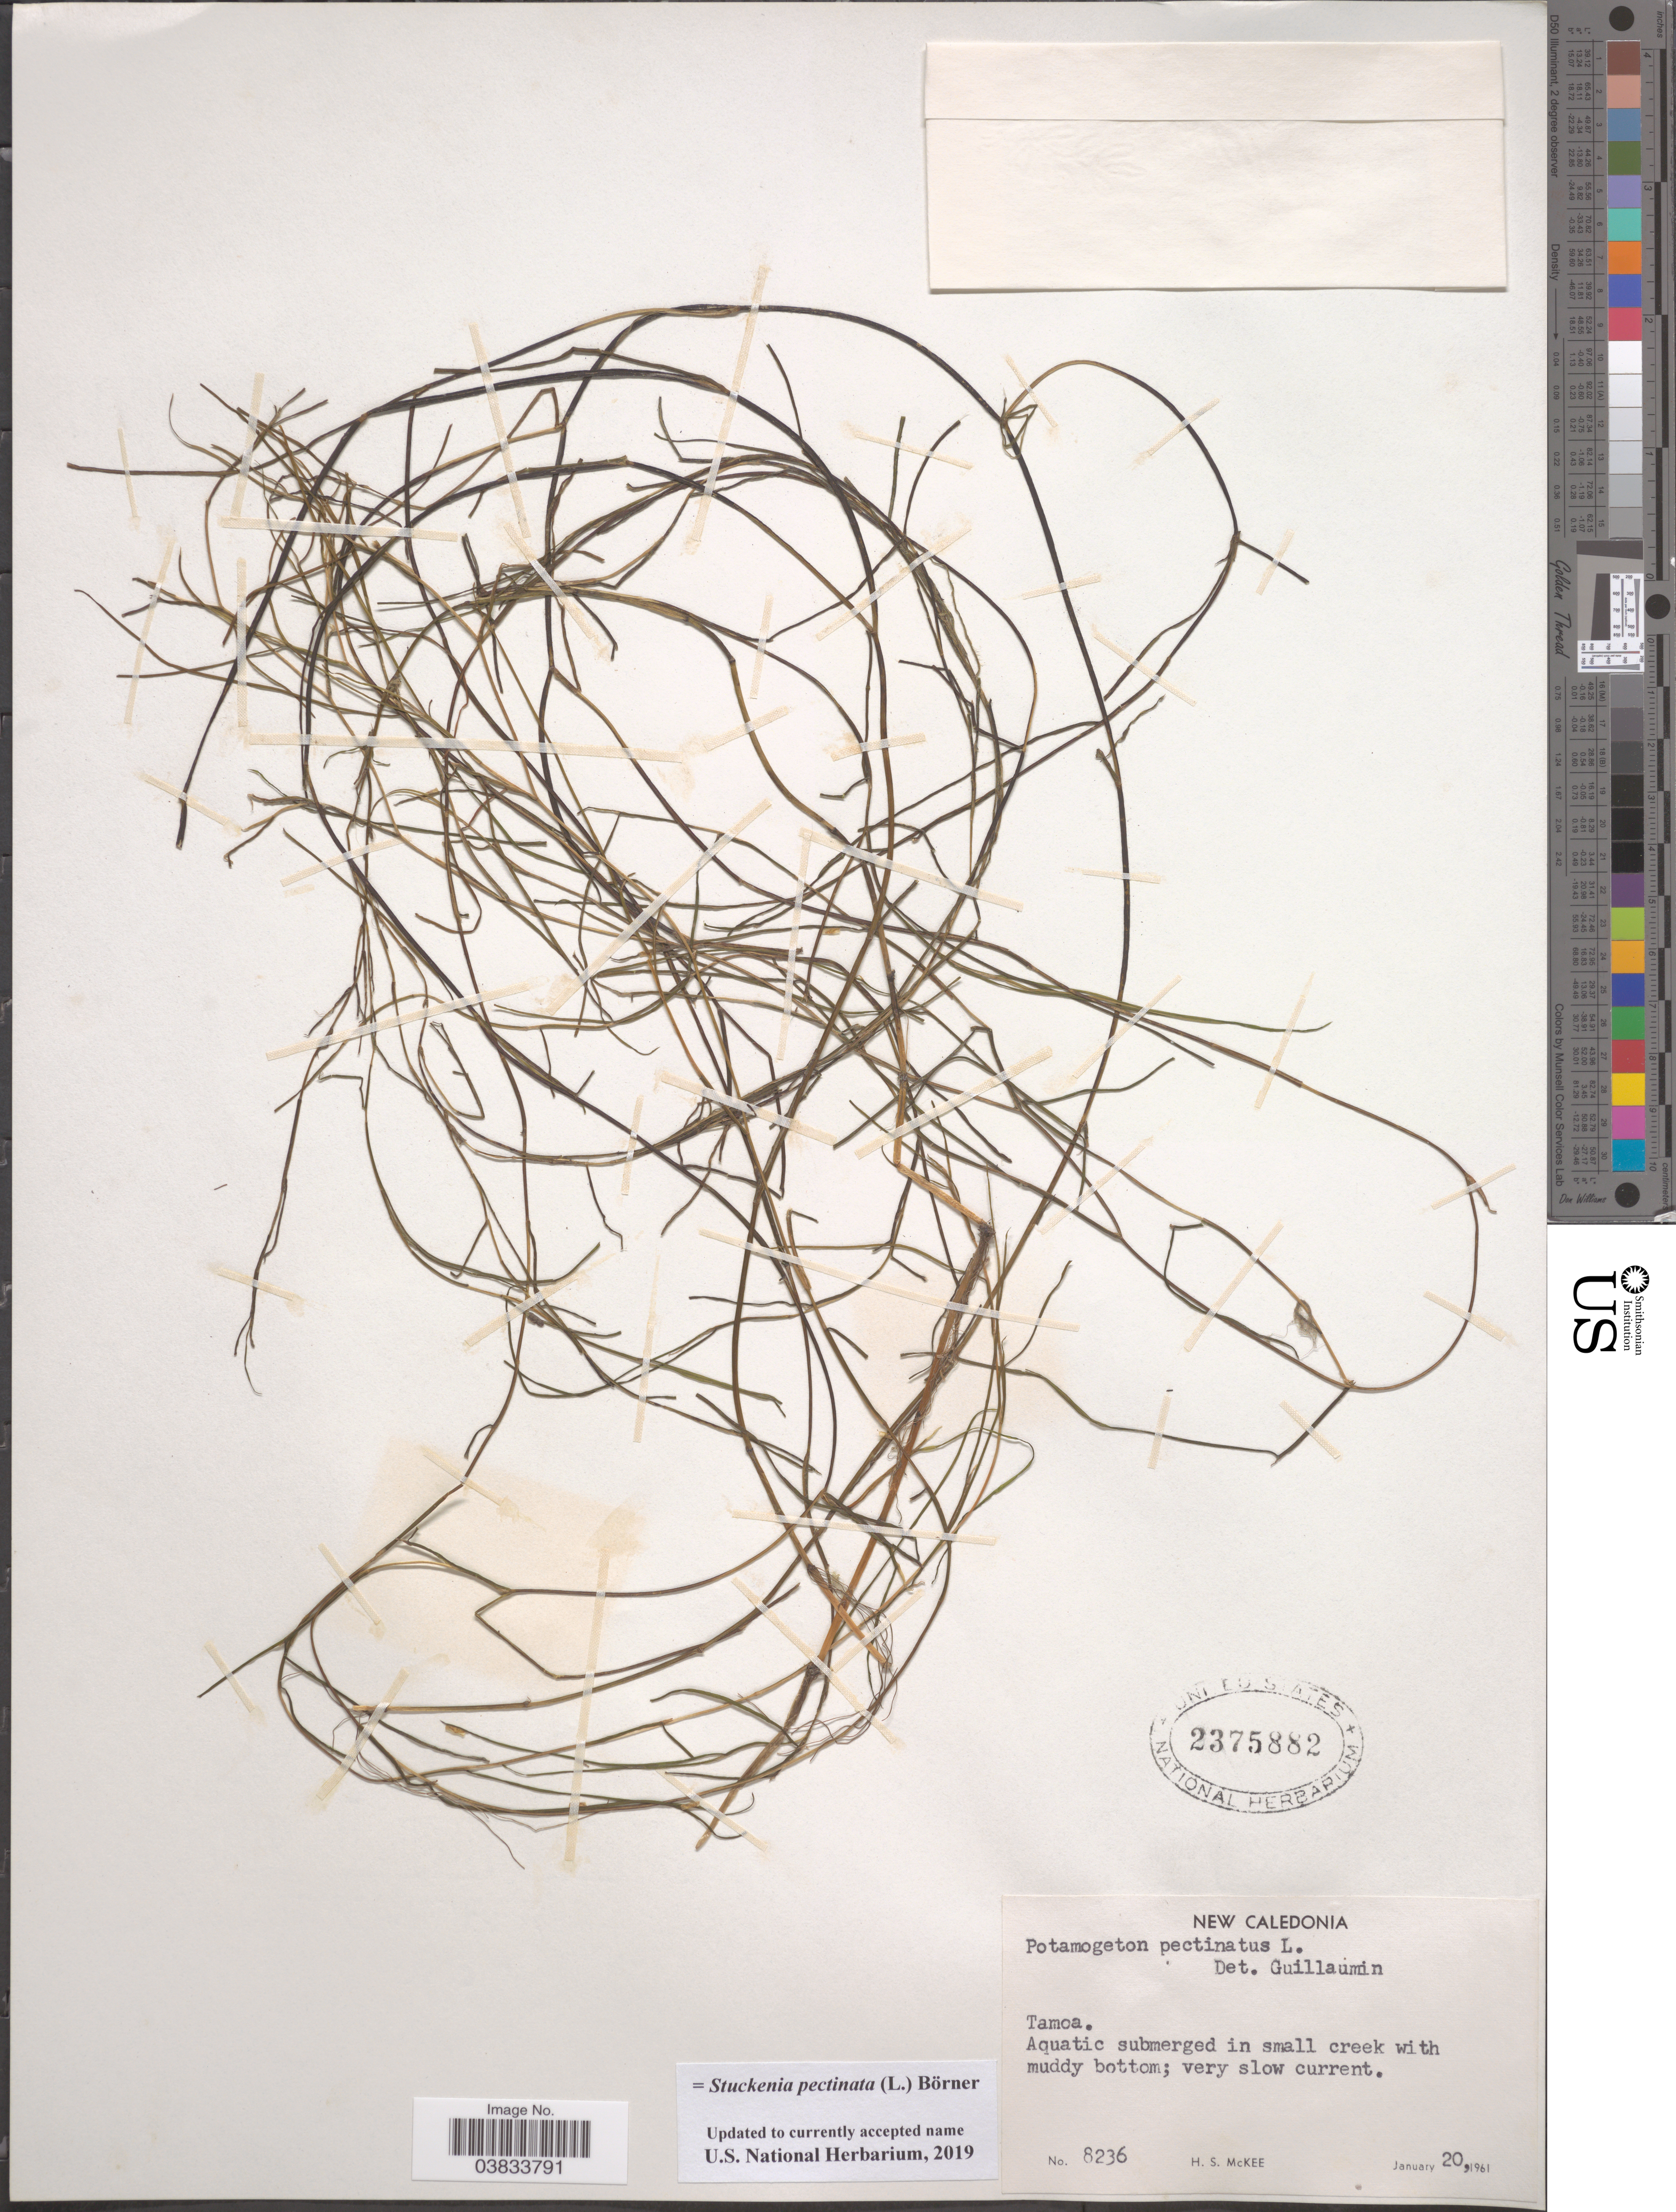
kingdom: Plantae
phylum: Tracheophyta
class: Liliopsida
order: Alismatales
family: Potamogetonaceae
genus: Stuckenia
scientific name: Stuckenia pectinata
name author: (L.) Börner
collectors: H. S. McKee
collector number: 8236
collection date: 1961-01-20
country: New Caledonia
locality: Tamoa.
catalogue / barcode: US 2375882